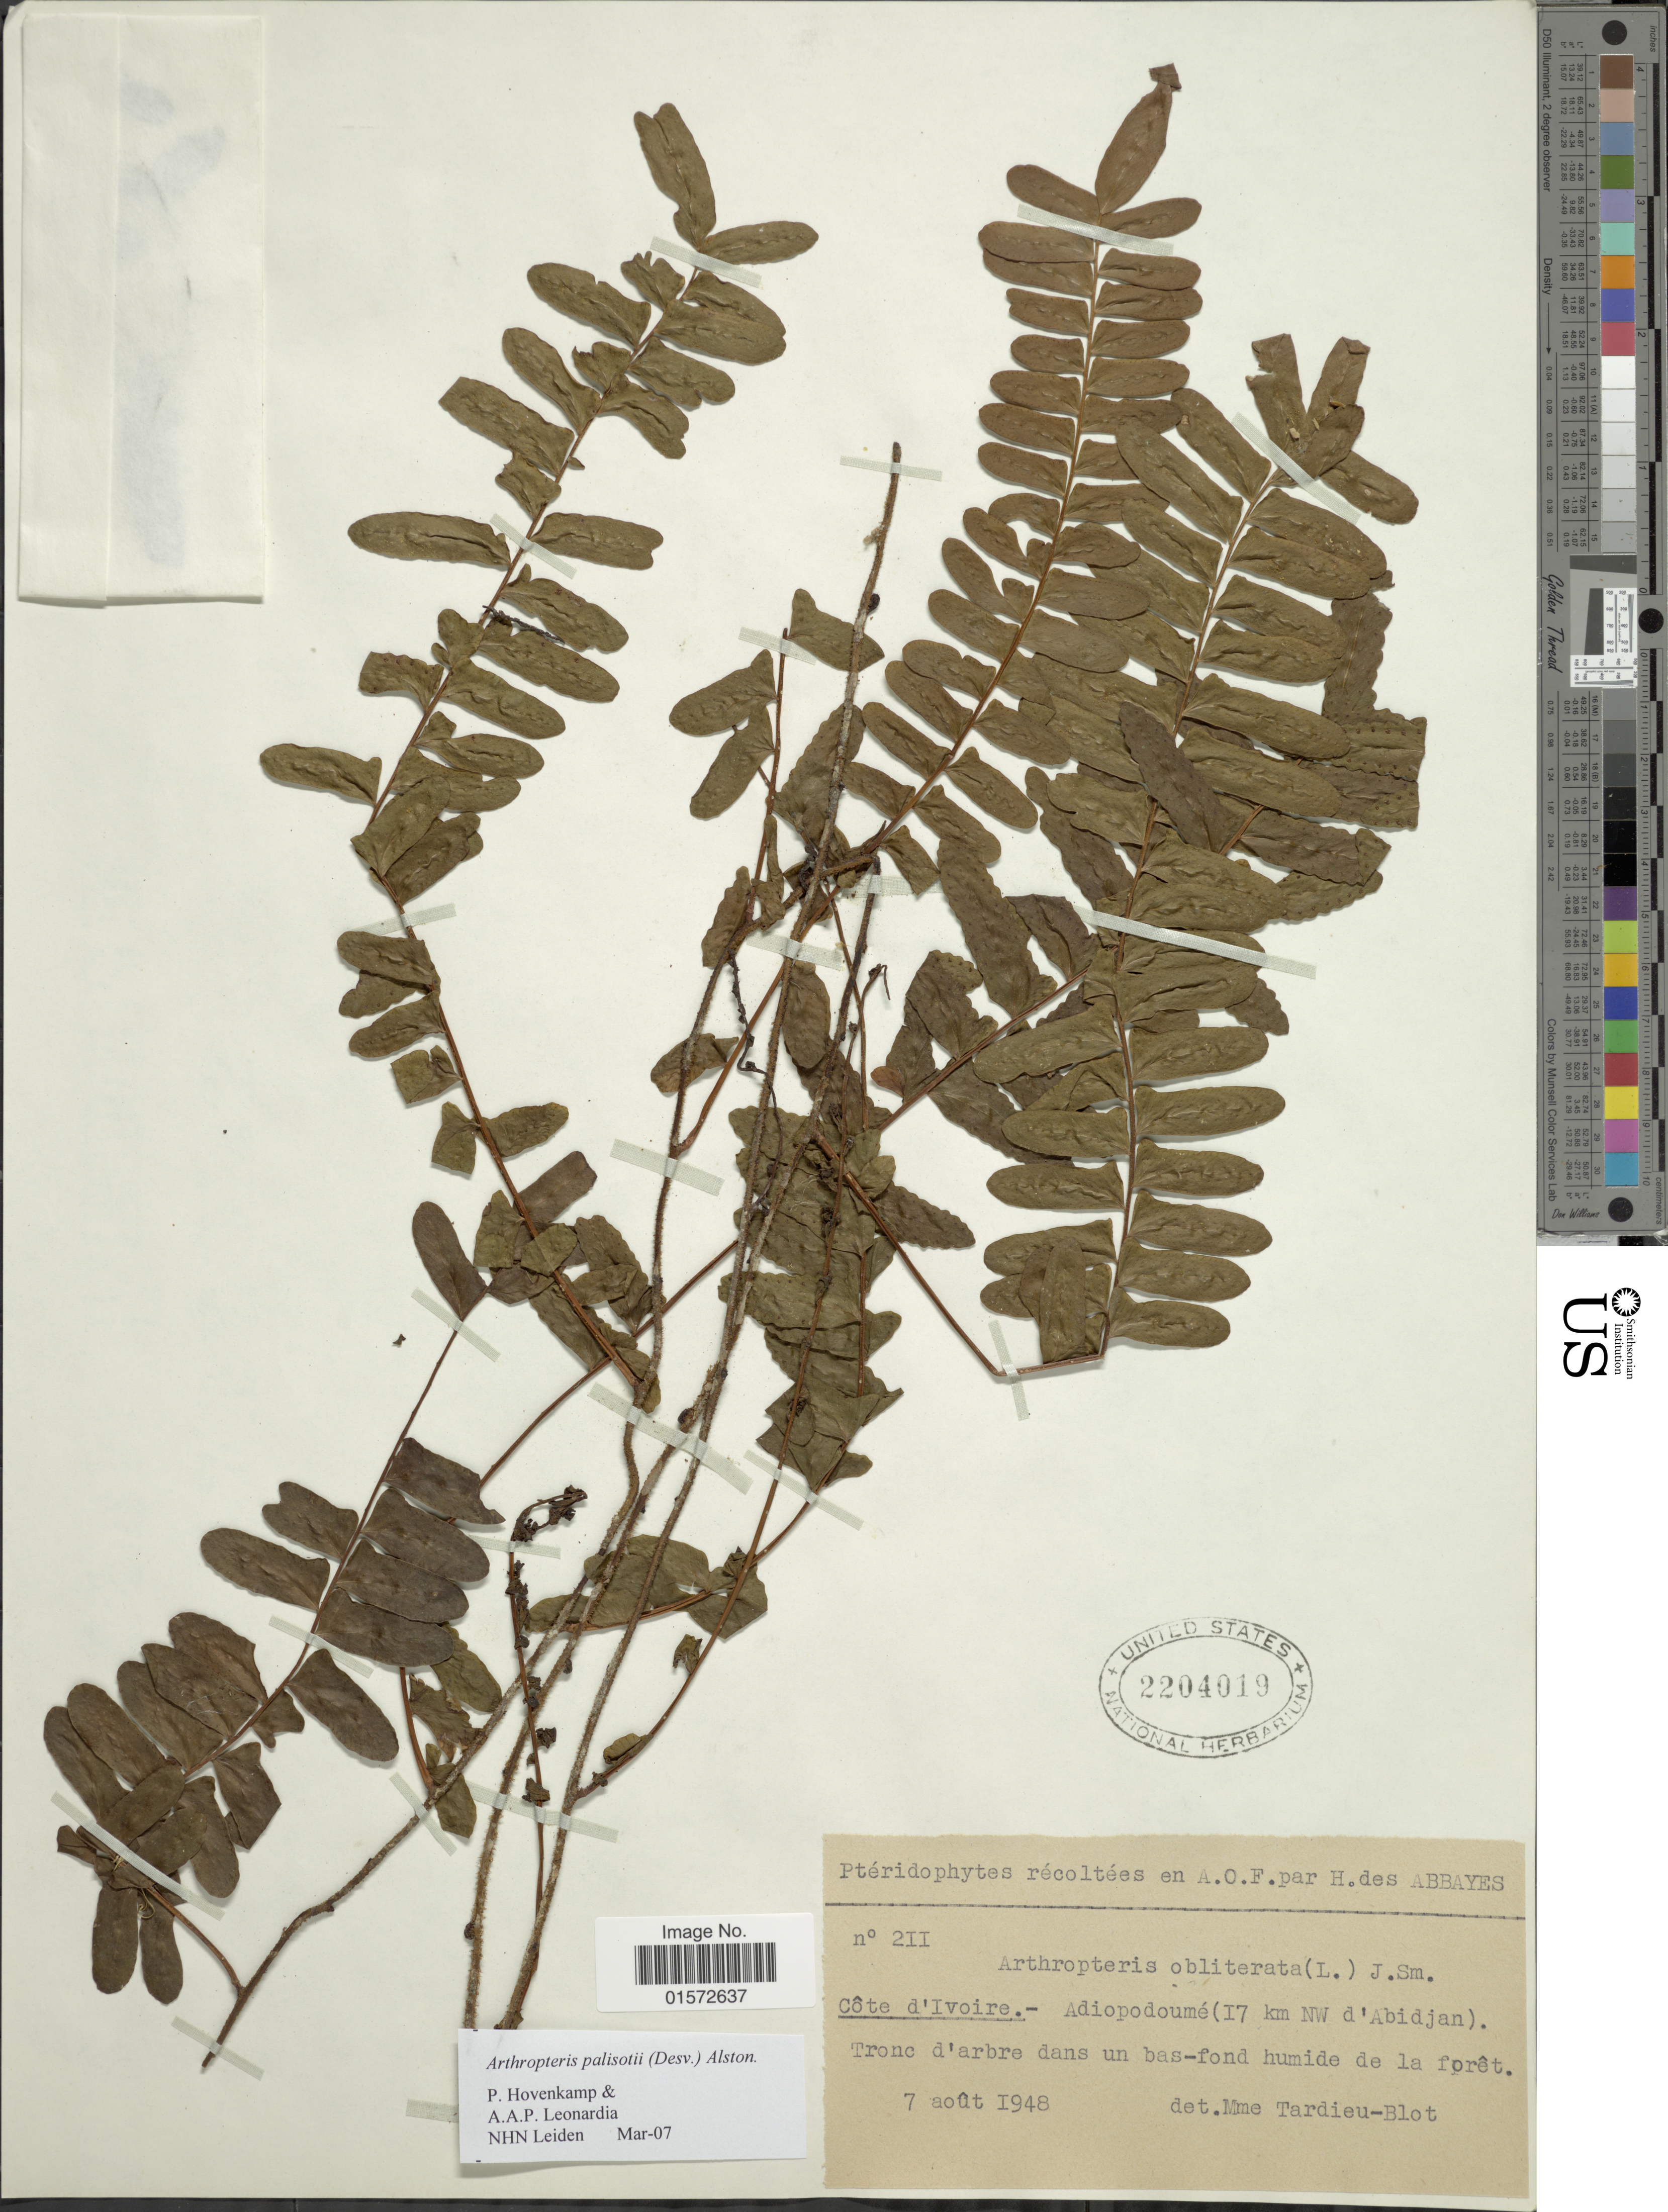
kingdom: Plantae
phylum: Tracheophyta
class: Polypodiopsida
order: Polypodiales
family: Tectariaceae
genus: Arthropteris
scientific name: Arthropteris palisotii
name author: (Desv.) Alston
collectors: H. R. Abbayes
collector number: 211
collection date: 1948-08-07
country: Ivory Coast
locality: Cote d' Ivoire - Adiopodoume ( 17 km NW d' Abidjan) Tronc d. arbre dans un bas-fond humdie de la foret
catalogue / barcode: US 2204019